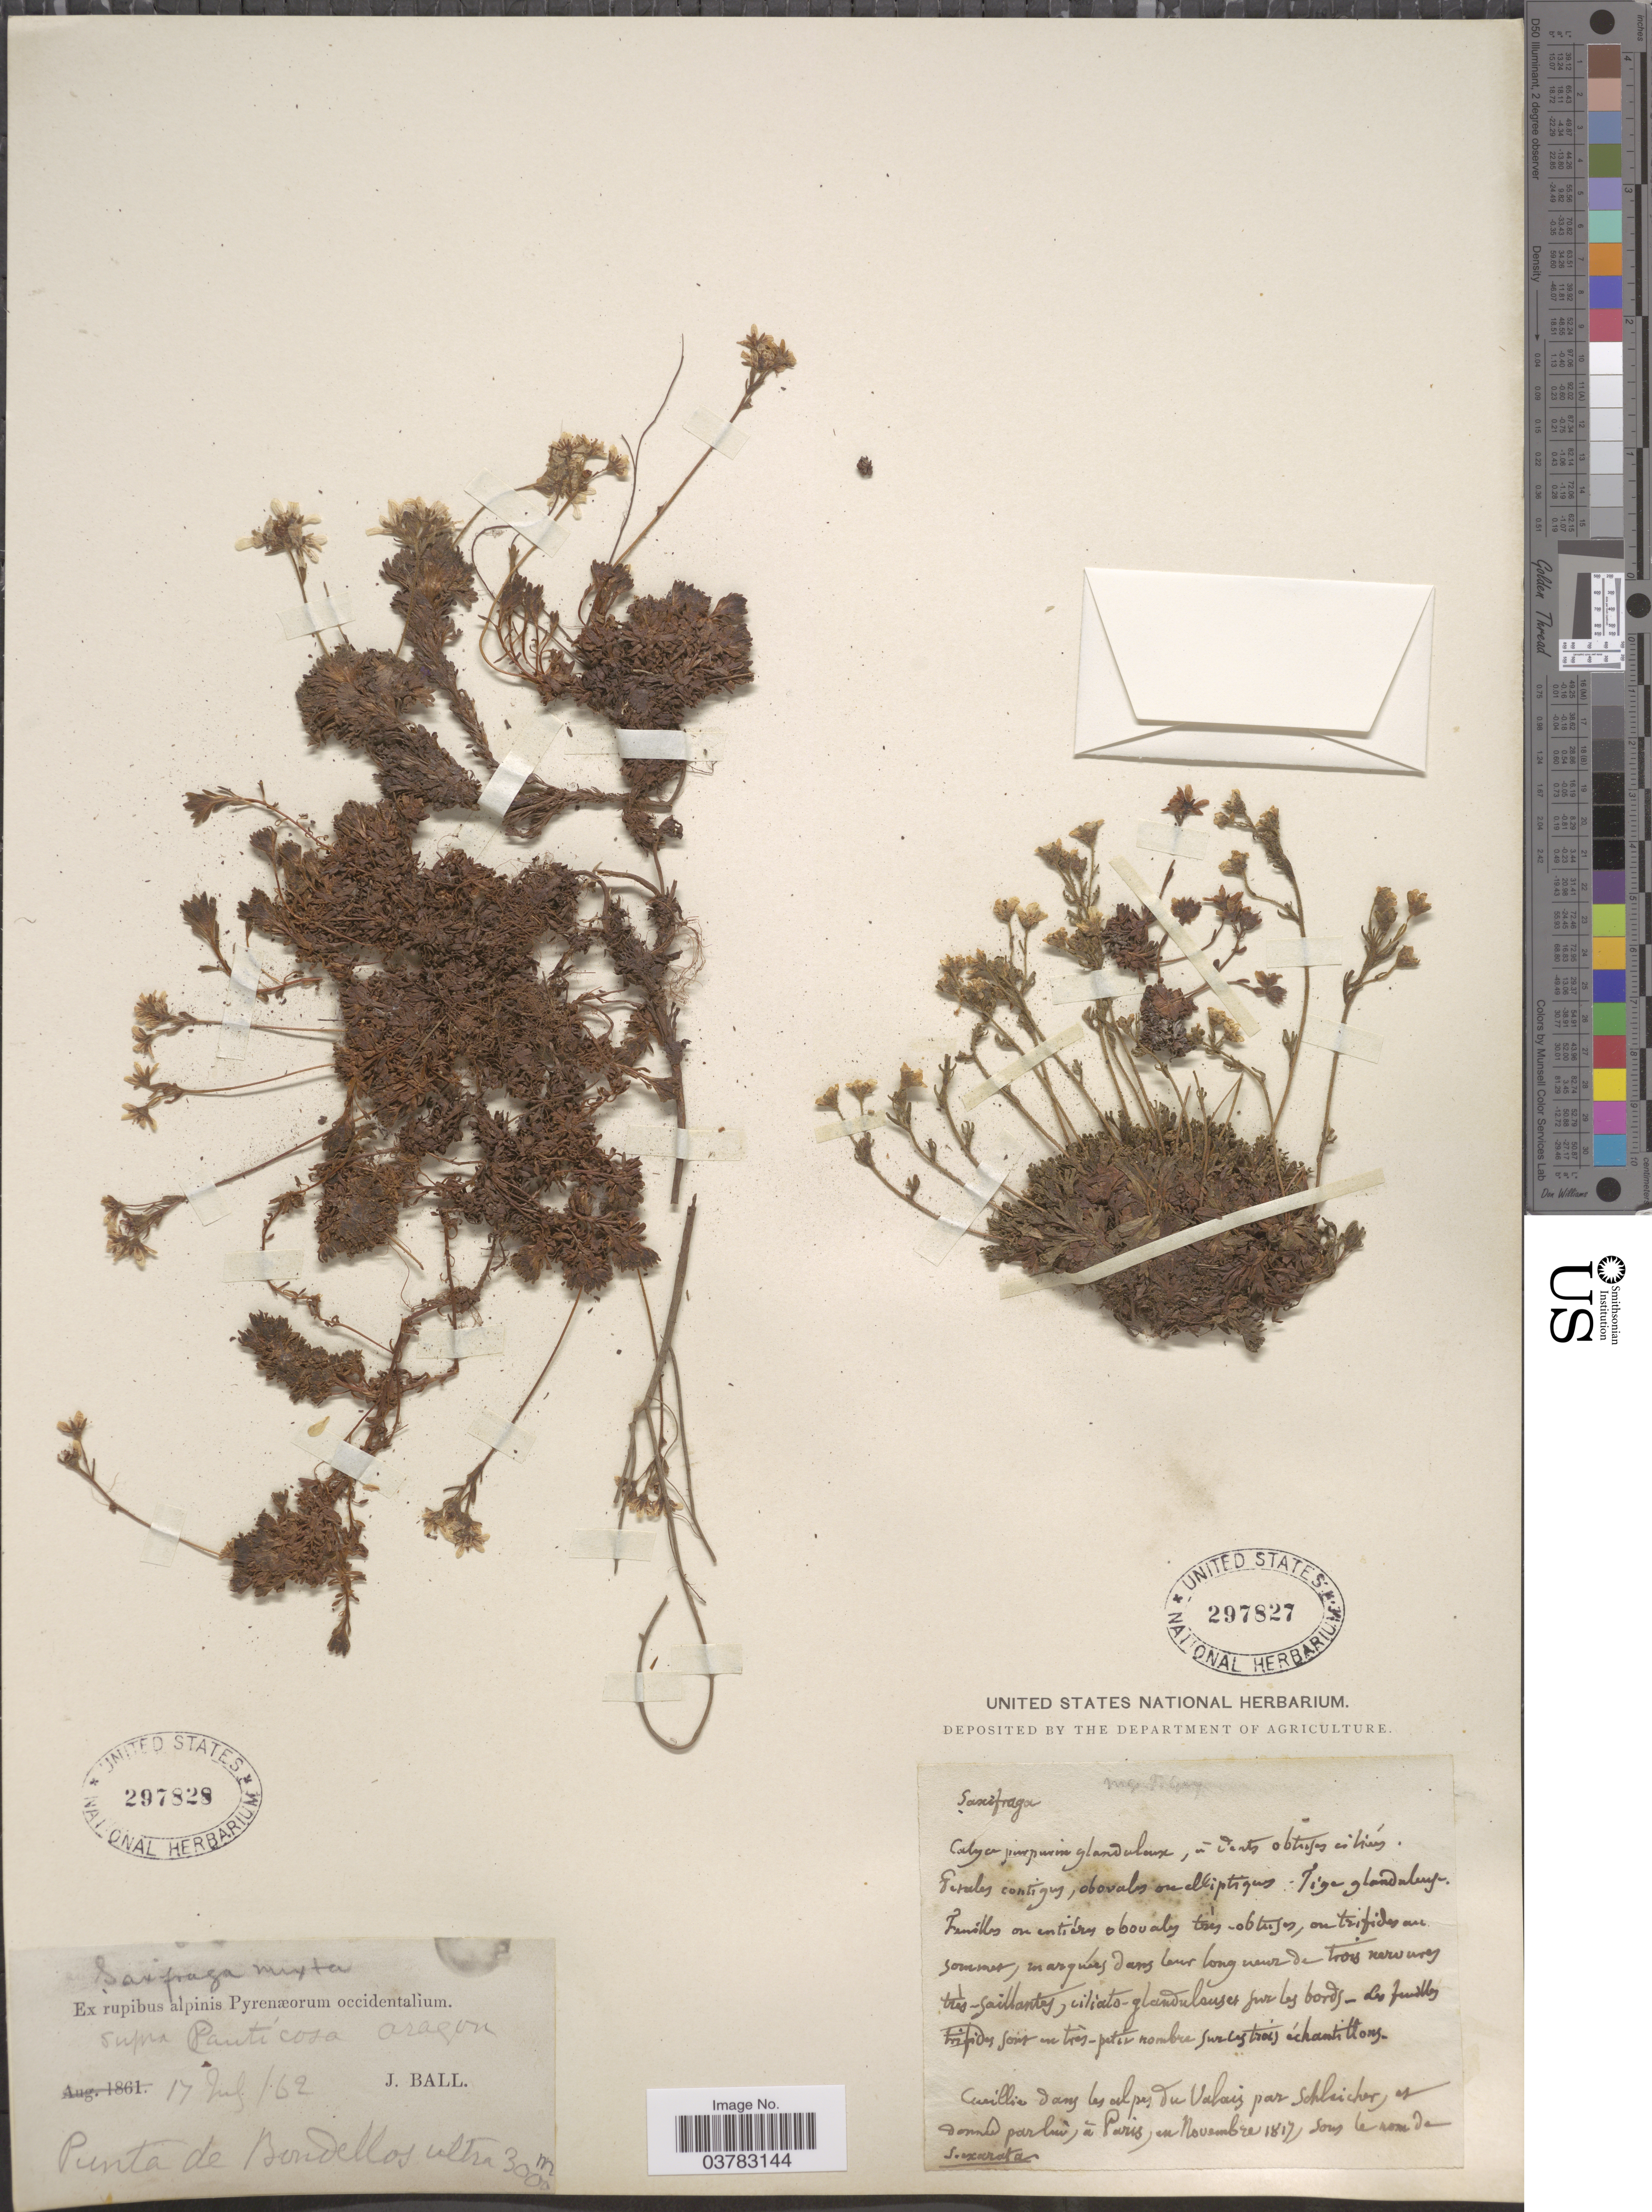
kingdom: Plantae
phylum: Tracheophyta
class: Magnoliopsida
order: Saxifragales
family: Saxifragaceae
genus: Saxifraga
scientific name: Saxifraga sp.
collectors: J. Ball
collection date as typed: Transcribed d/m/y: 17/7/62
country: Spain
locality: Ex rupibus alpinis Pyrenæorum occidentalium. Supra Pantícosa. Aragon. Punta de Bondellos.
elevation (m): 3000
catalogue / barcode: US 297828